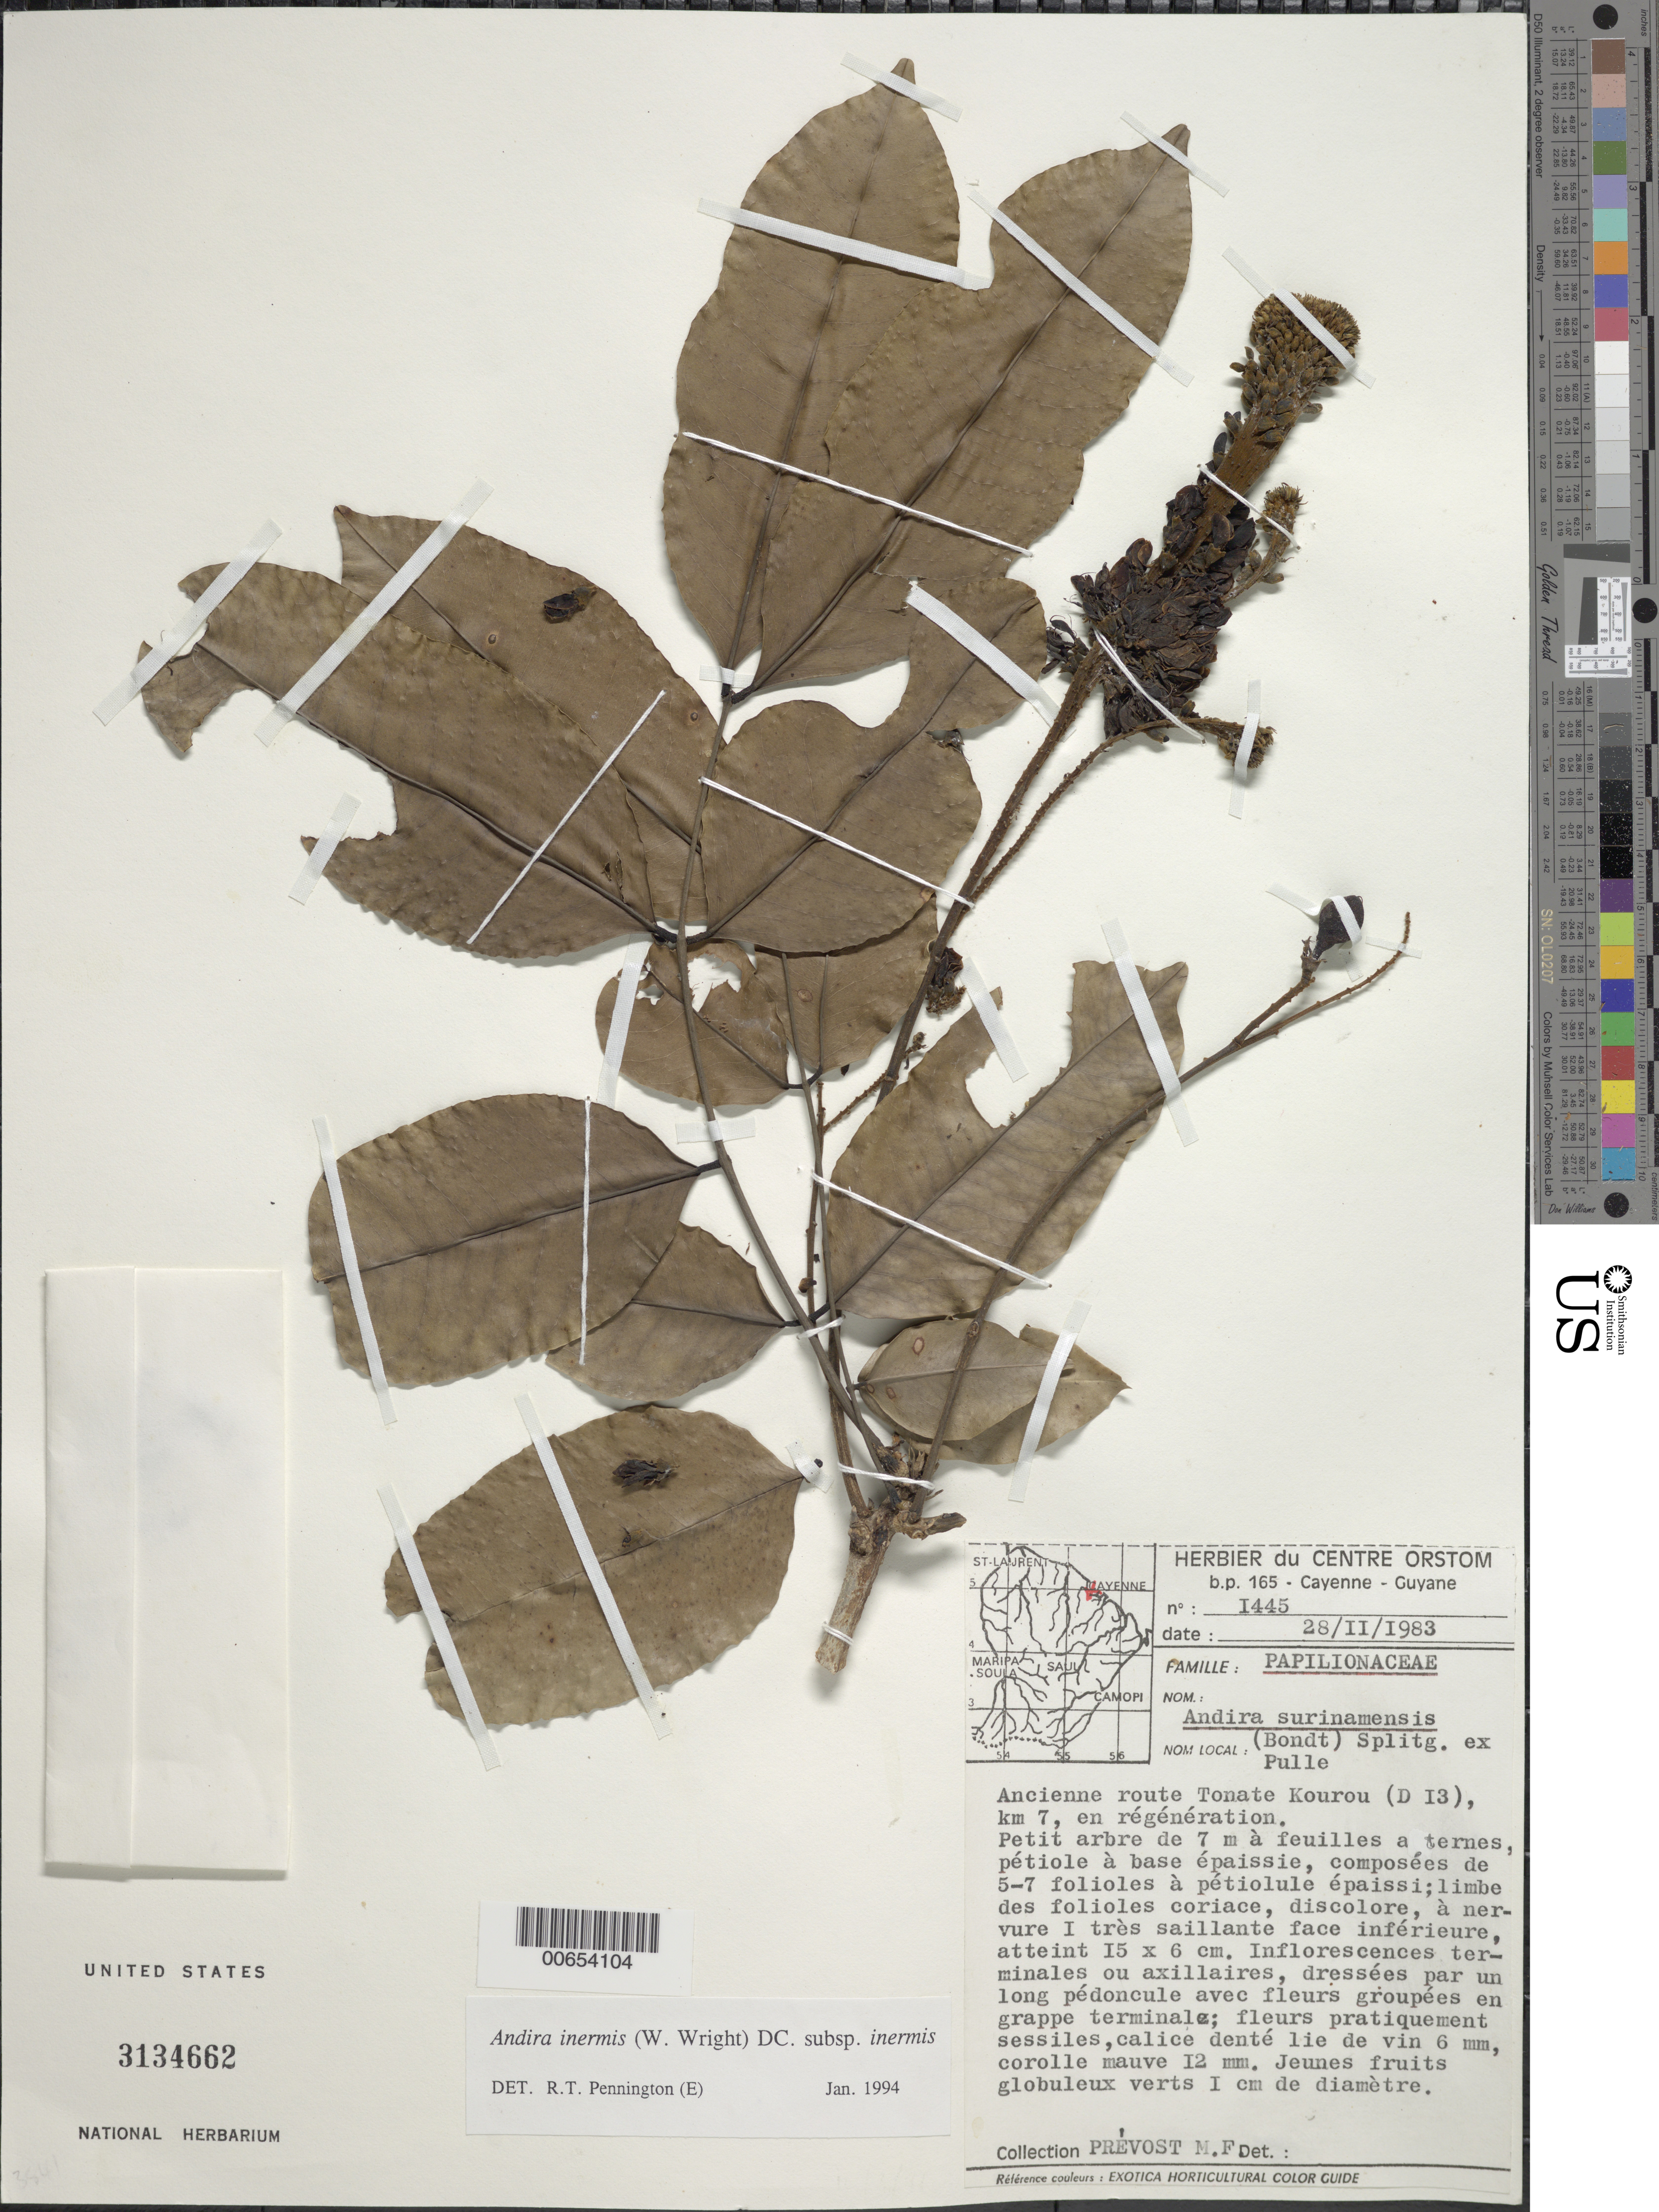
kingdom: Plantae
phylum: Tracheophyta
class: Magnoliopsida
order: Fabales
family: Fabaceae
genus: Andira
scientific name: Andira inermis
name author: (W. Wright) Kunth ex DC.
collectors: M.-F. Prévost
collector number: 1445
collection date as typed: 28-Feb-83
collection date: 1983-02-28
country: French Guiana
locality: Tonate-Kourou (D13), km 7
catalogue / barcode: US 3134662